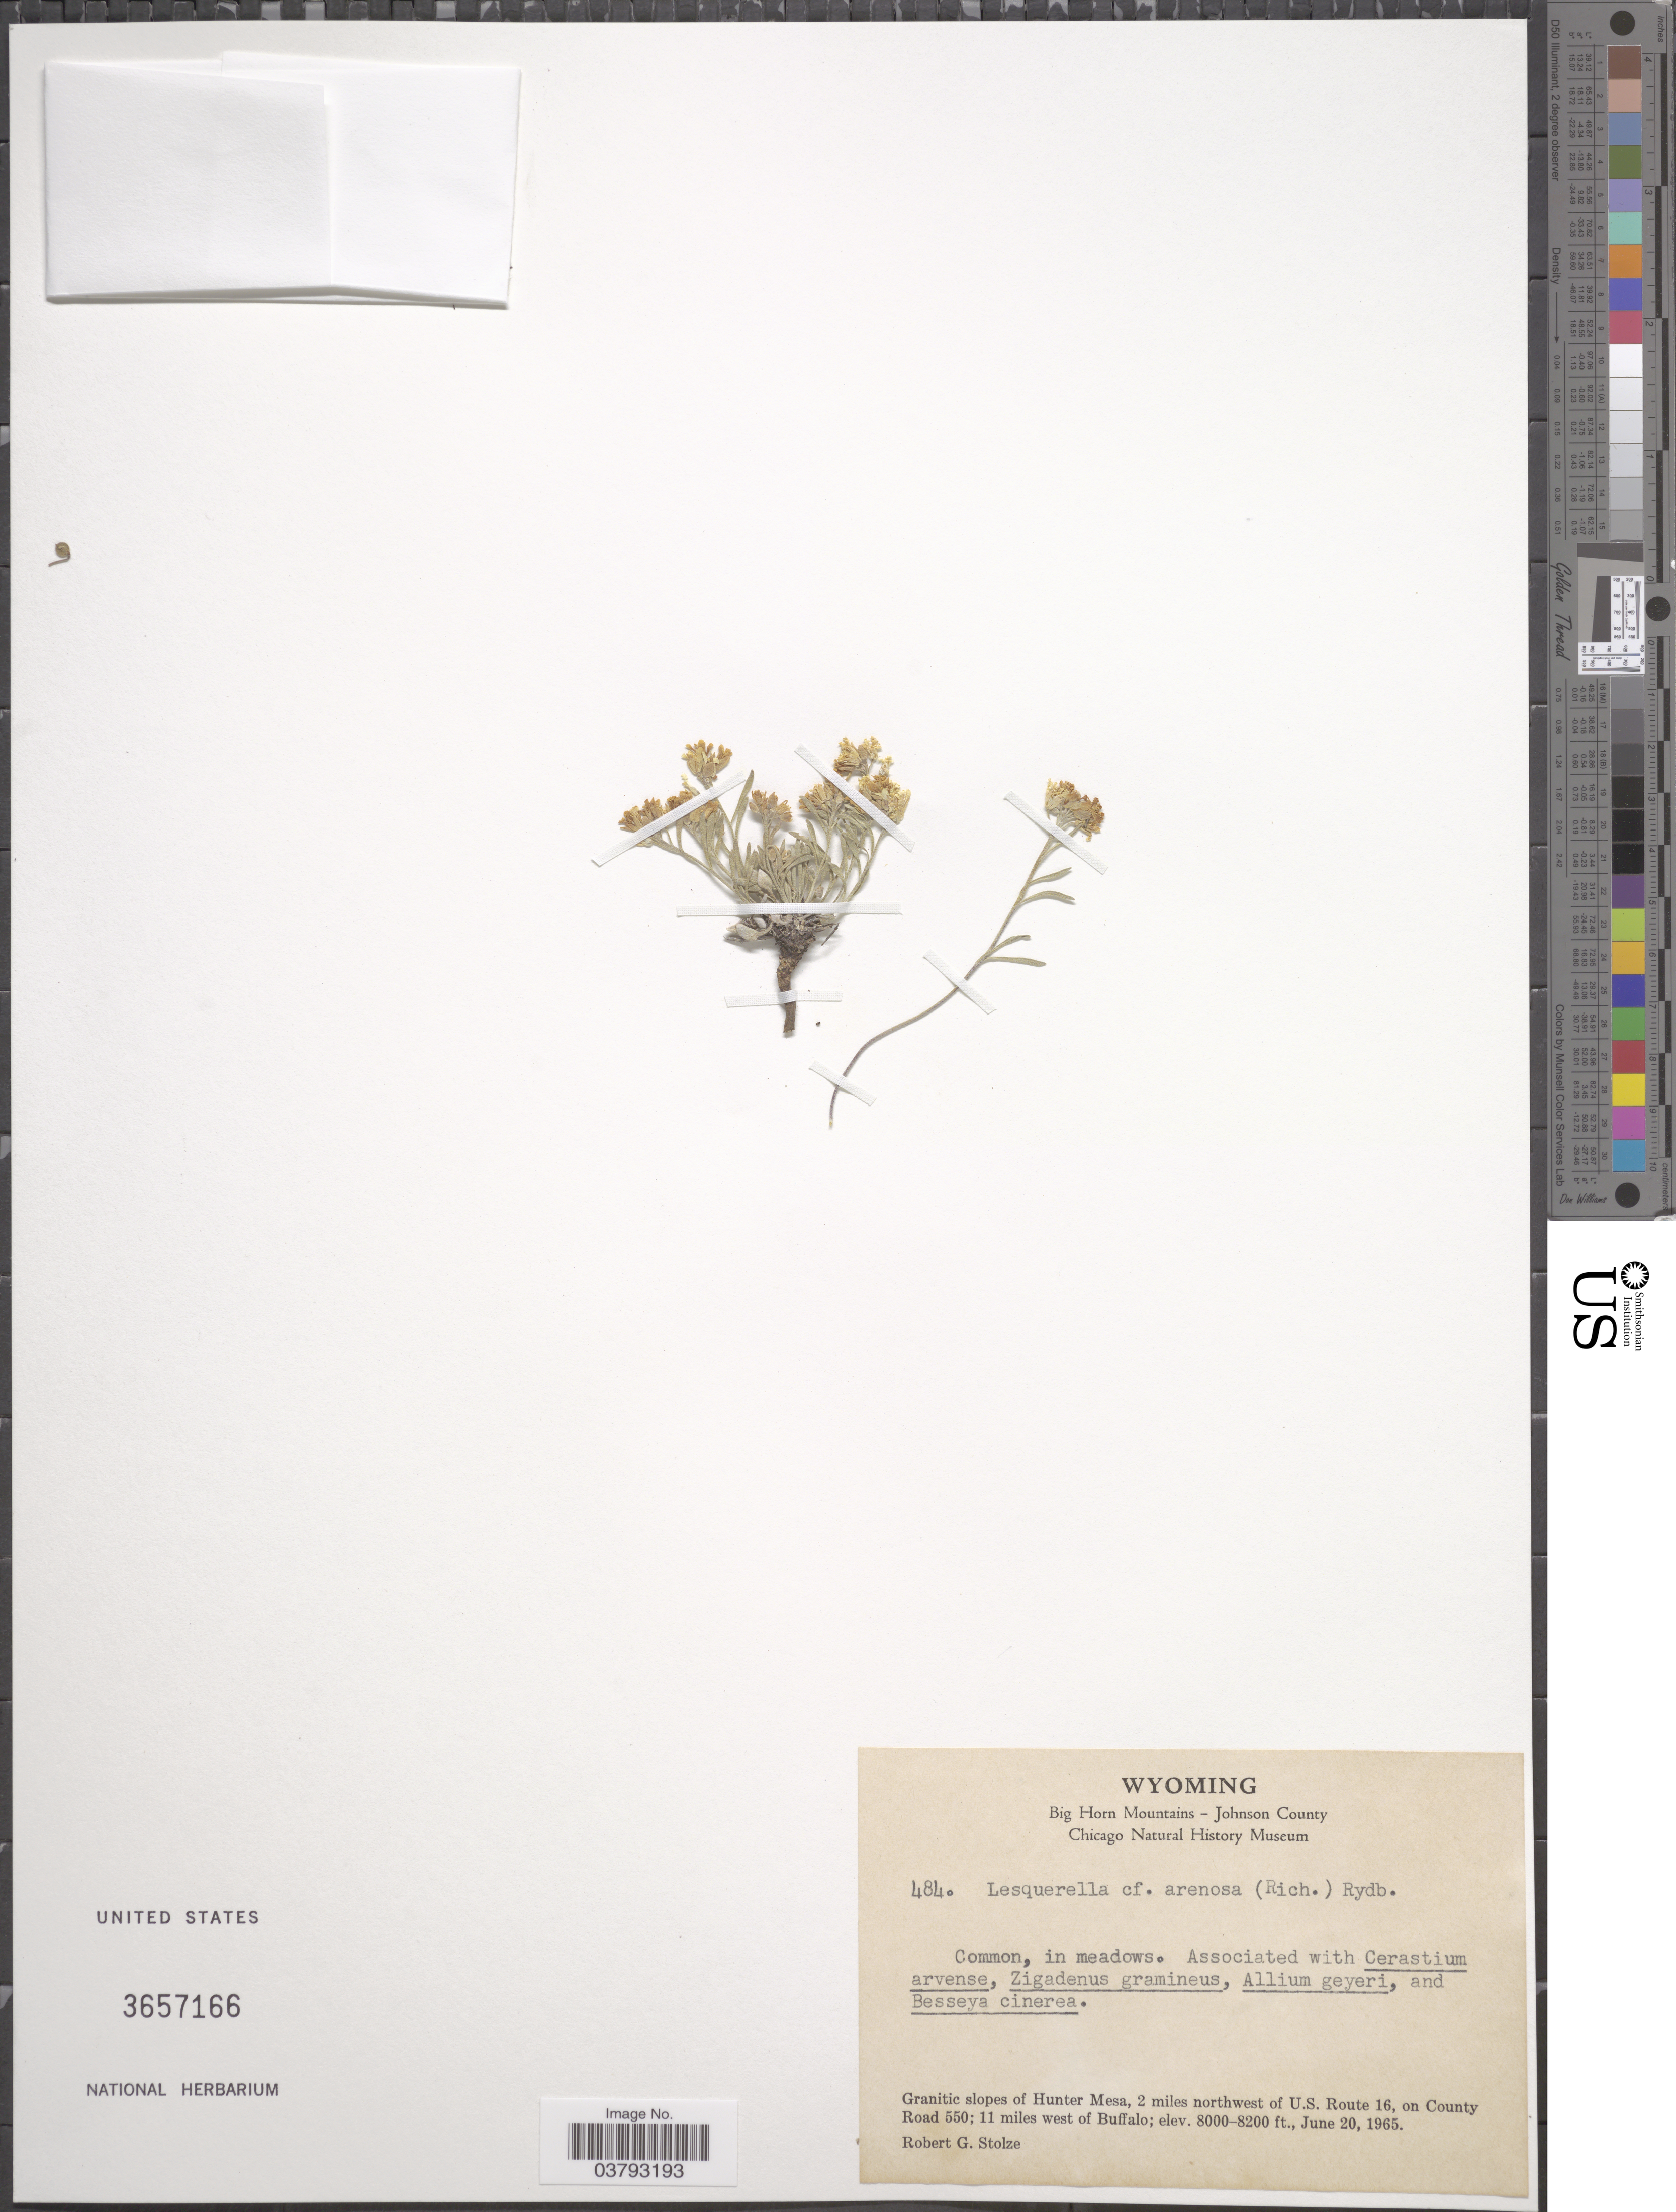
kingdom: Plantae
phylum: Tracheophyta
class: Magnoliopsida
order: Brassicales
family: Brassicaceae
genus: Lesquerella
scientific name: Lesquerella arenosa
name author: (Richardson) Rydb.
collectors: R. G. Stolze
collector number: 484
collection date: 1965-06-20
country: United States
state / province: Wyoming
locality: Big Horn Mountains - Johnson County. Granitic slopes of Hunter Mesa, 2 miles northwest of U.S. Route 16, on County Road 550; 11 miles west of Buffalo.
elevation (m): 2438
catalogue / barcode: US 3657166